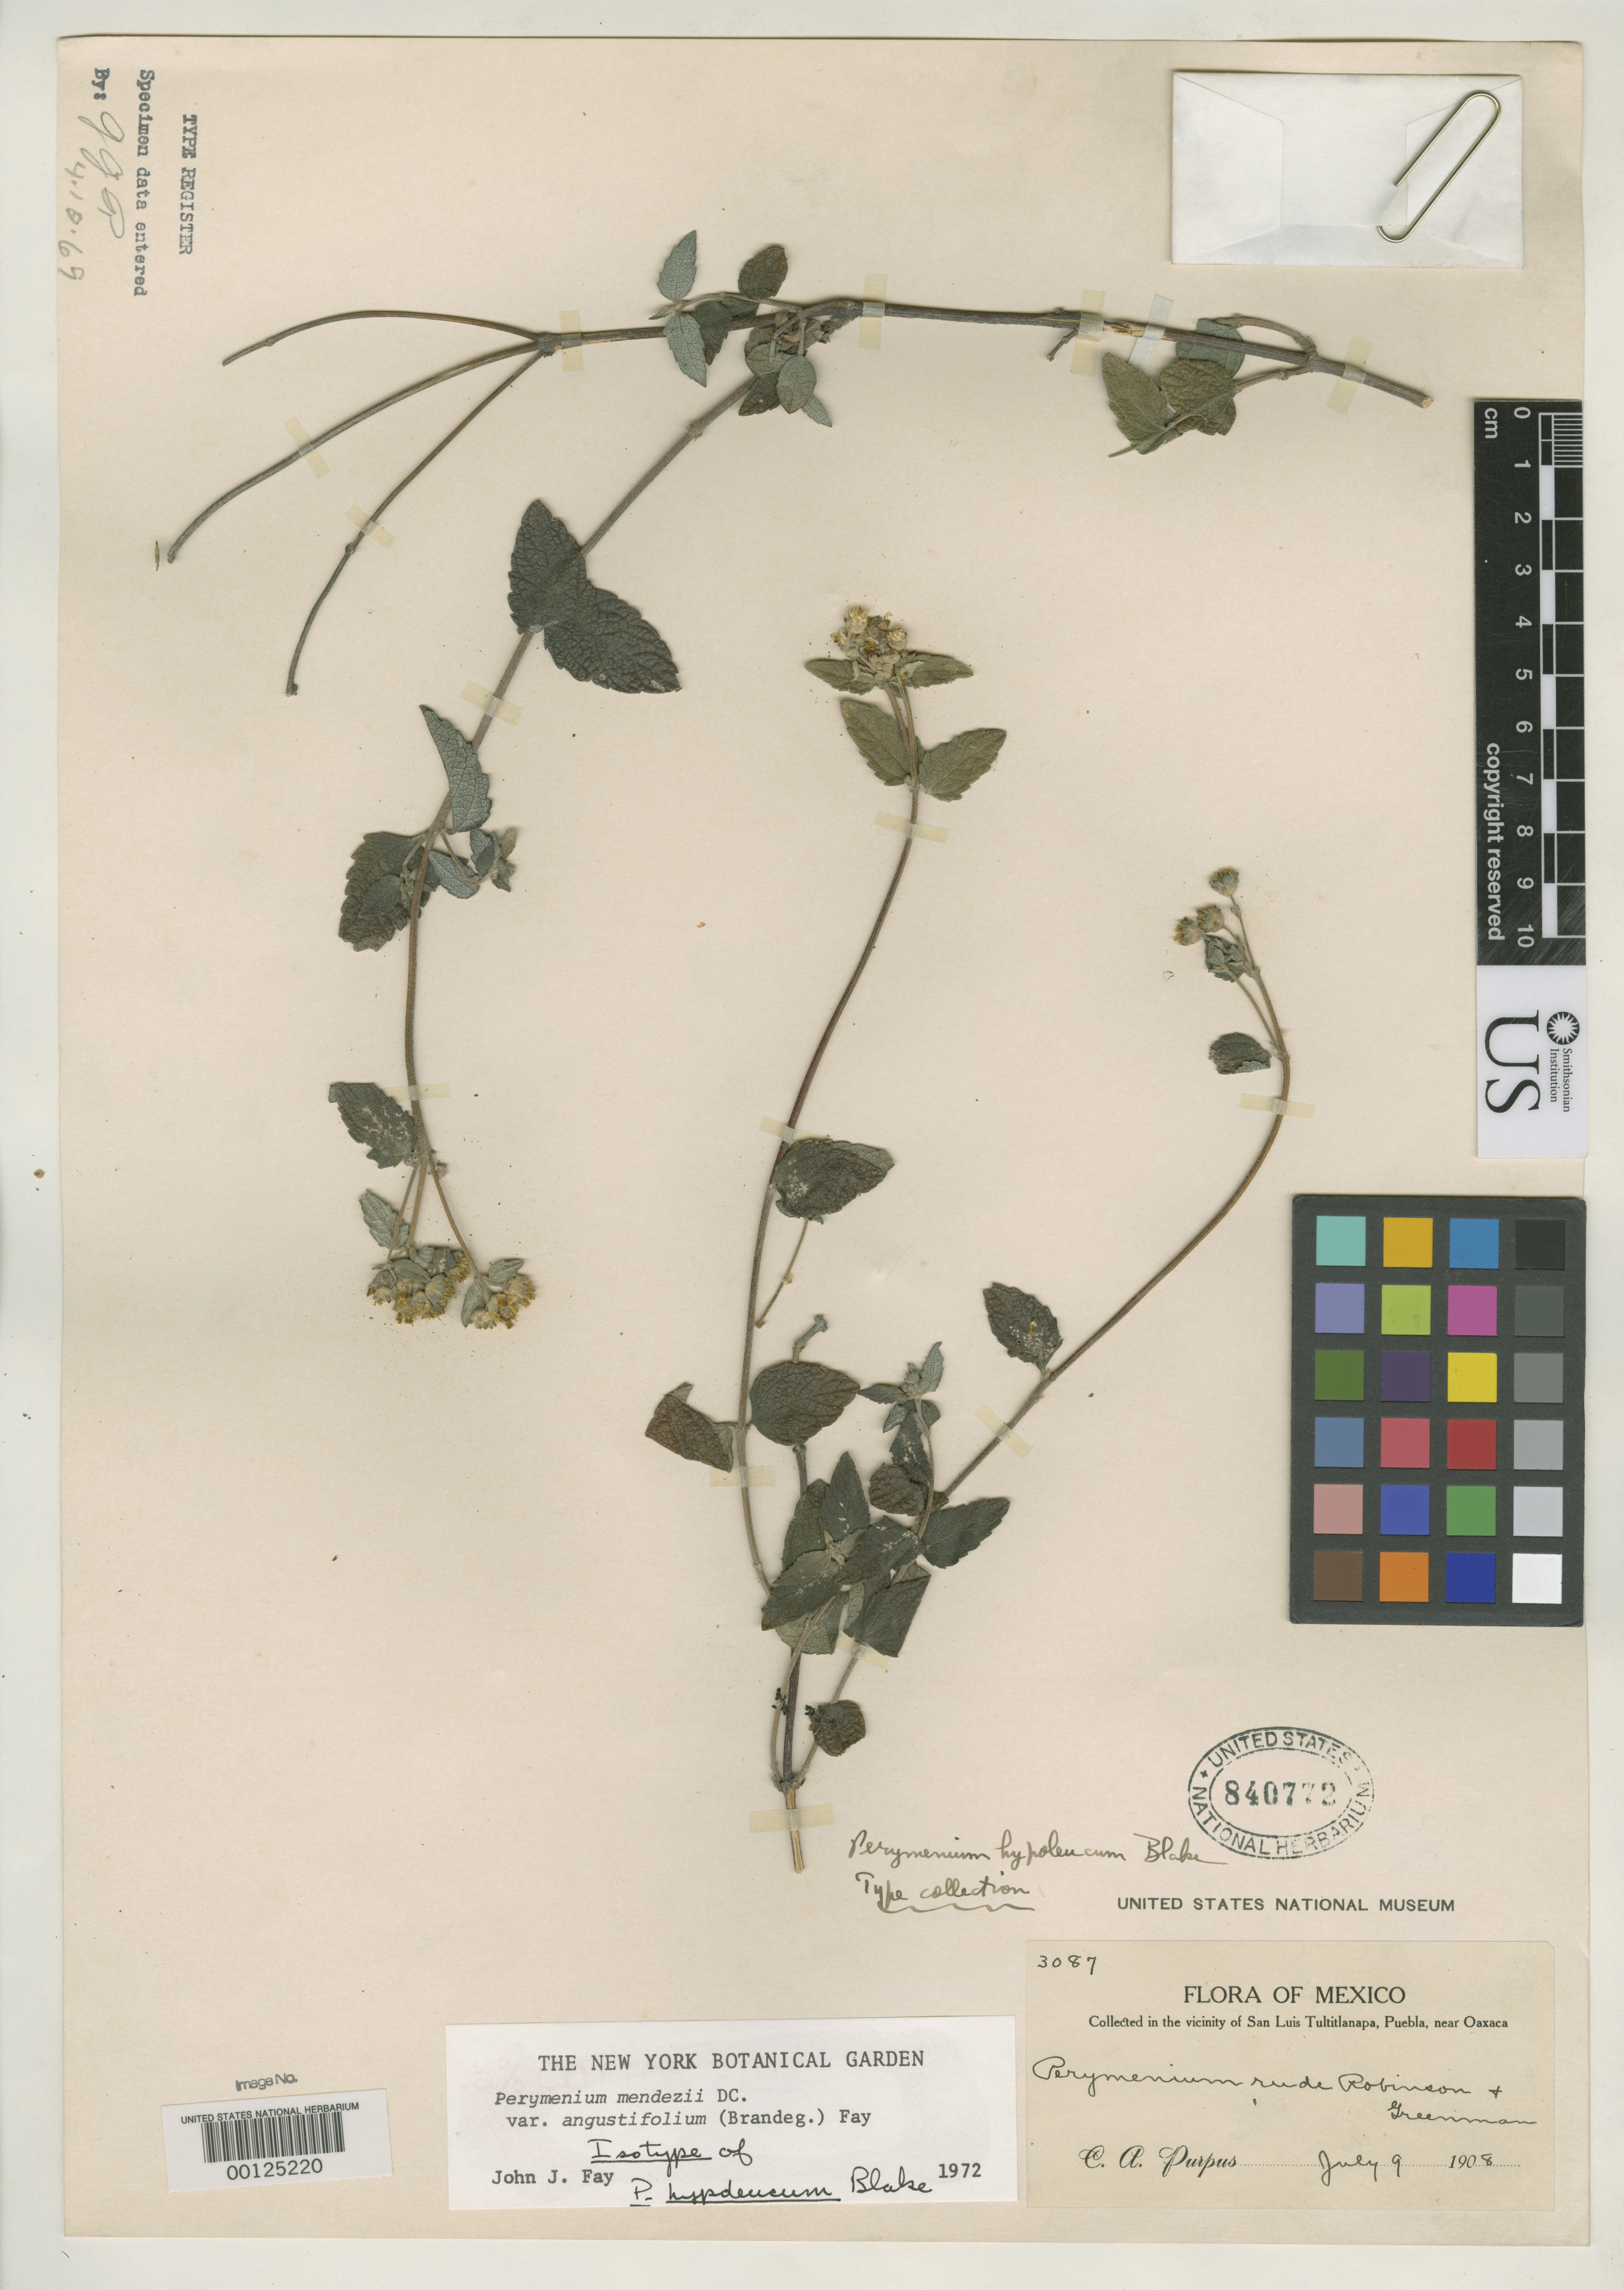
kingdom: Plantae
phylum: Tracheophyta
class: Magnoliopsida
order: Asterales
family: Asteraceae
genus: Perymenium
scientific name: Perymenium hypoleucum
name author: S.F. Blake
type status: Isotype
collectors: C. A. Purpus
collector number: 3087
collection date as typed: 09 Jul 1908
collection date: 1908-07-09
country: Mexico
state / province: Puebla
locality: San Luis Tultitlanapa, near Oaxaca.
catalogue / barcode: US 840772